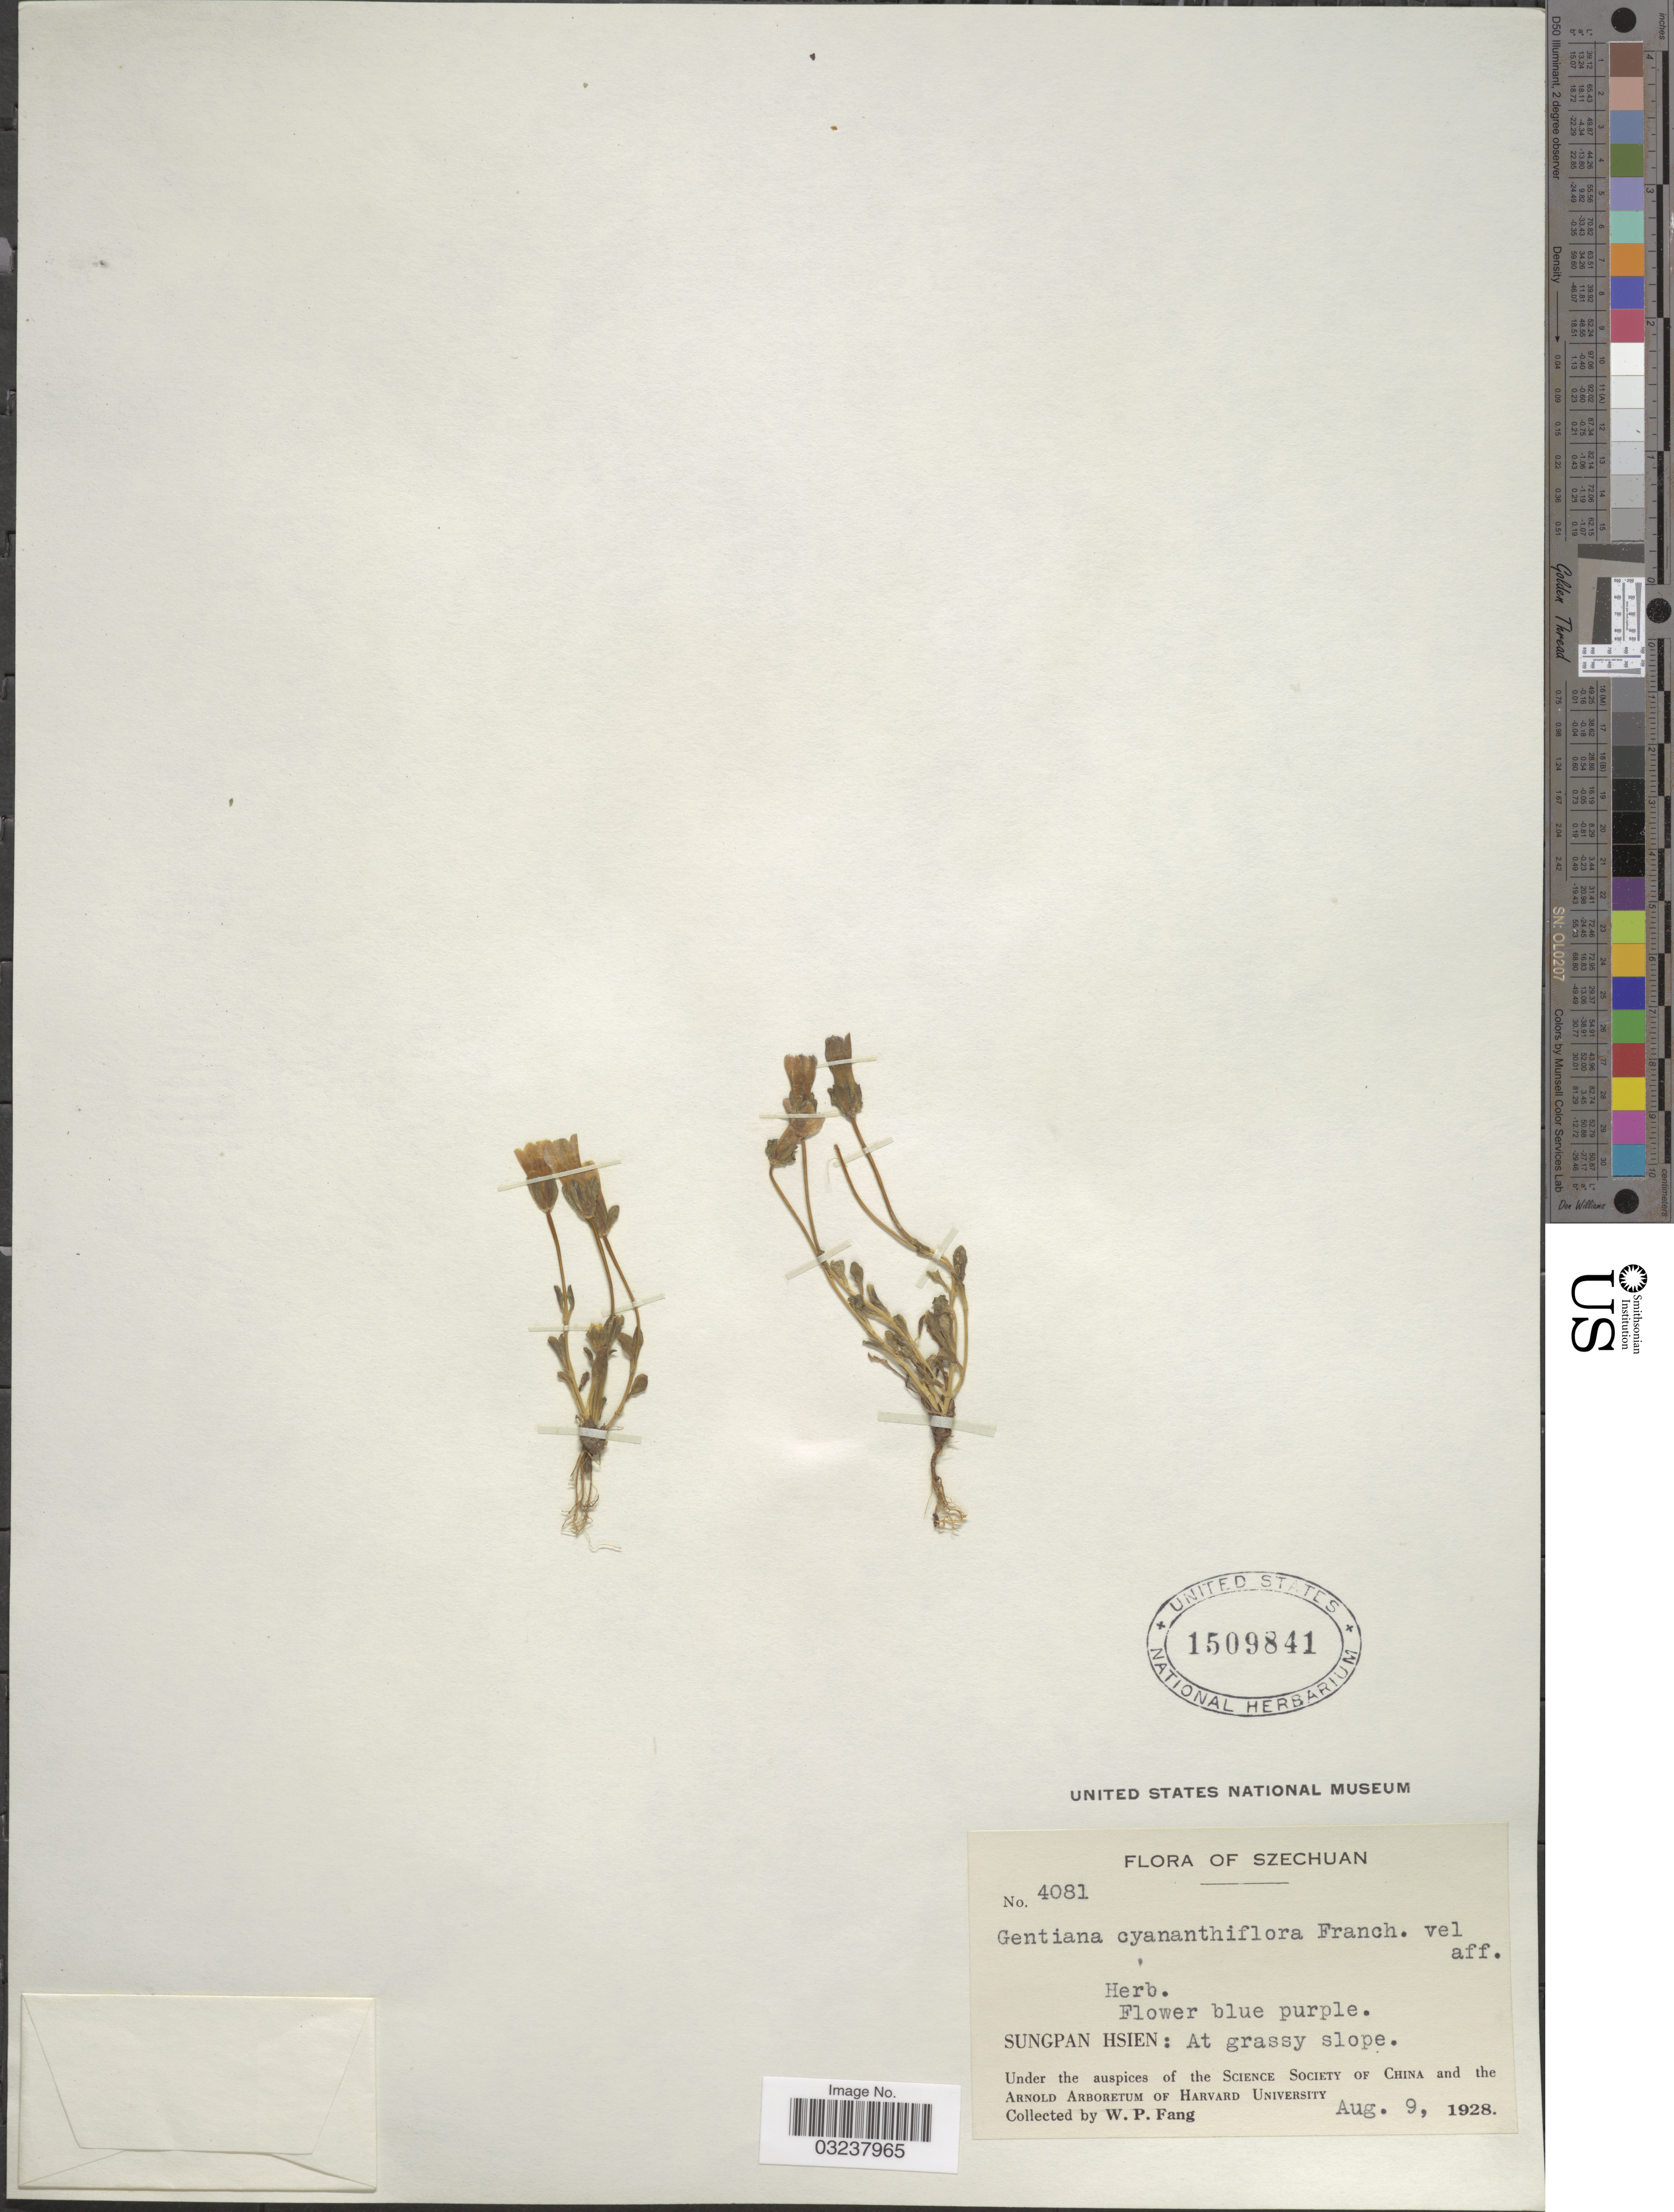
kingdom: Plantae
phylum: Tracheophyta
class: Magnoliopsida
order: Gentianales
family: Gentianaceae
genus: Gentianella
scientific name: Gentianella cyananthiflora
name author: (Franch.) Harry Sm.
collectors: W. P. Fang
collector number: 4081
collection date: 1928-08-09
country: China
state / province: Sichuan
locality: Szechuan. Sungpan Hsien.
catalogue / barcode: US 1509841